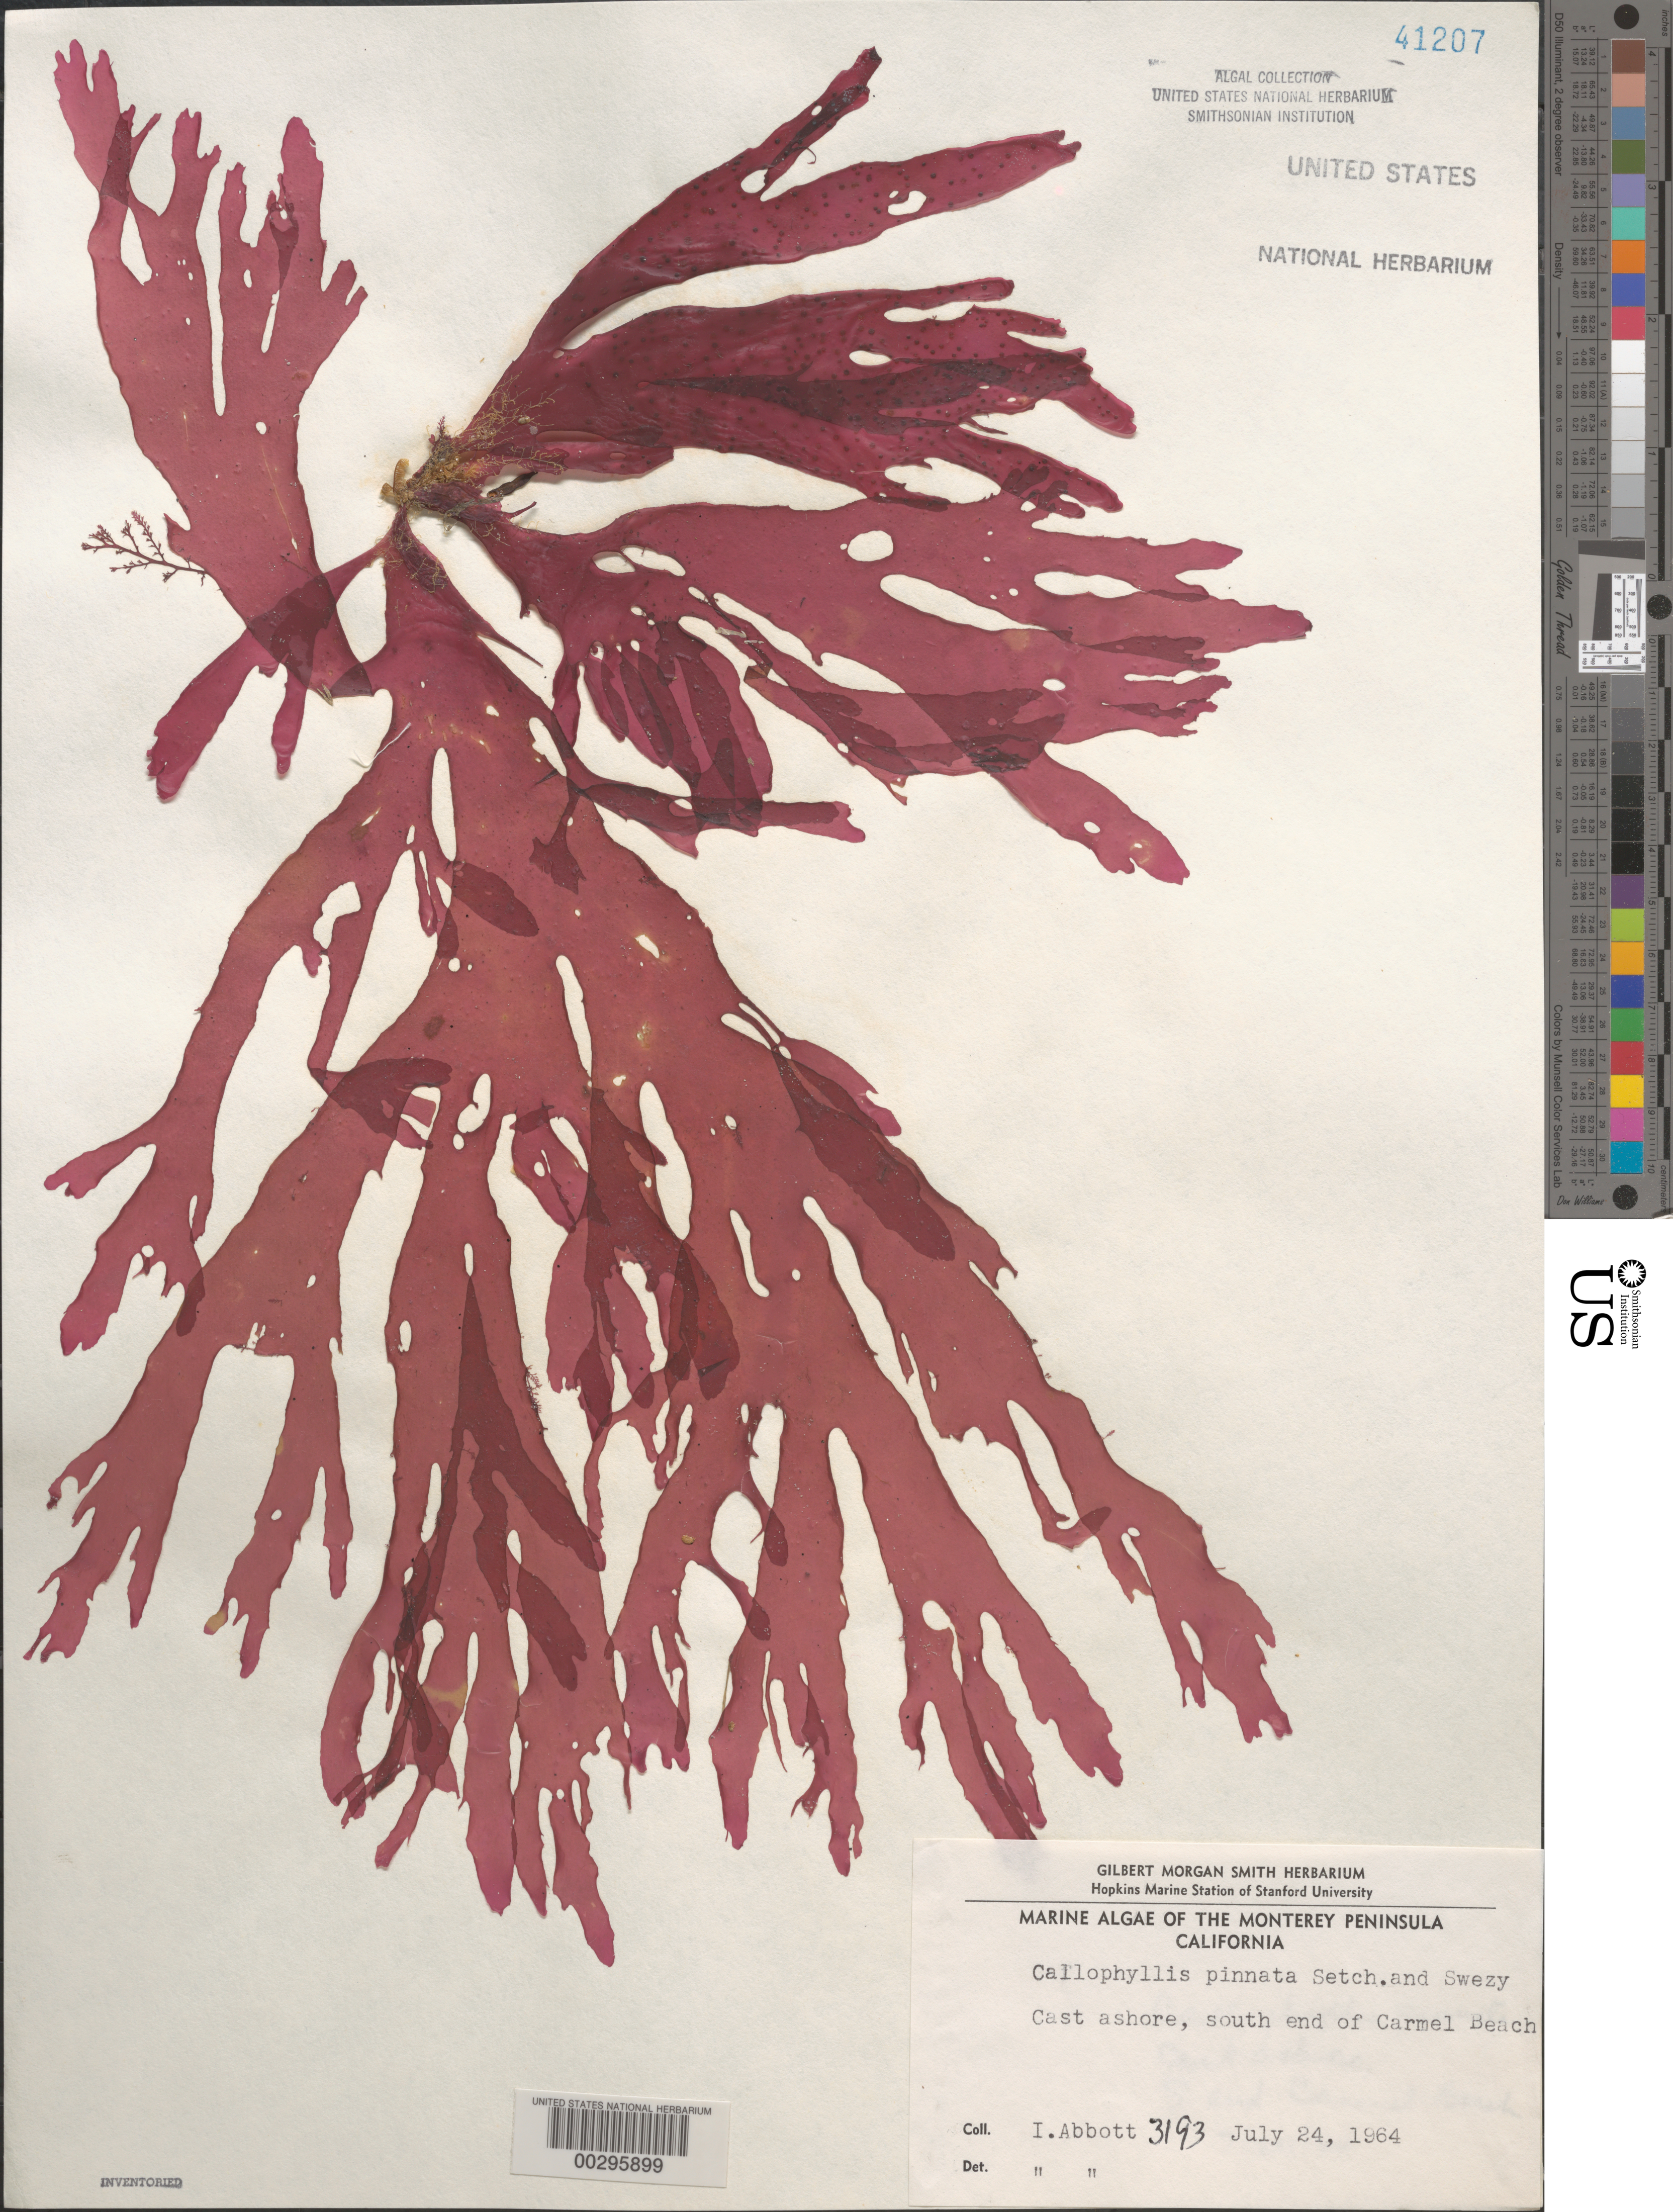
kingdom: Plantae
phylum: Rhodophyta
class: Florideophyceae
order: Gigartinales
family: Kallymeniaceae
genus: Callophyllis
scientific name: Callophyllis pinnata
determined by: Abbott, Isabella A.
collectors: I. A. Abbott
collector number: IAA 3193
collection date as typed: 24 Jul 1964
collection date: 1964-07-24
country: United States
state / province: California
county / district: Monterey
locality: Carmel Beach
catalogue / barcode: US 41207